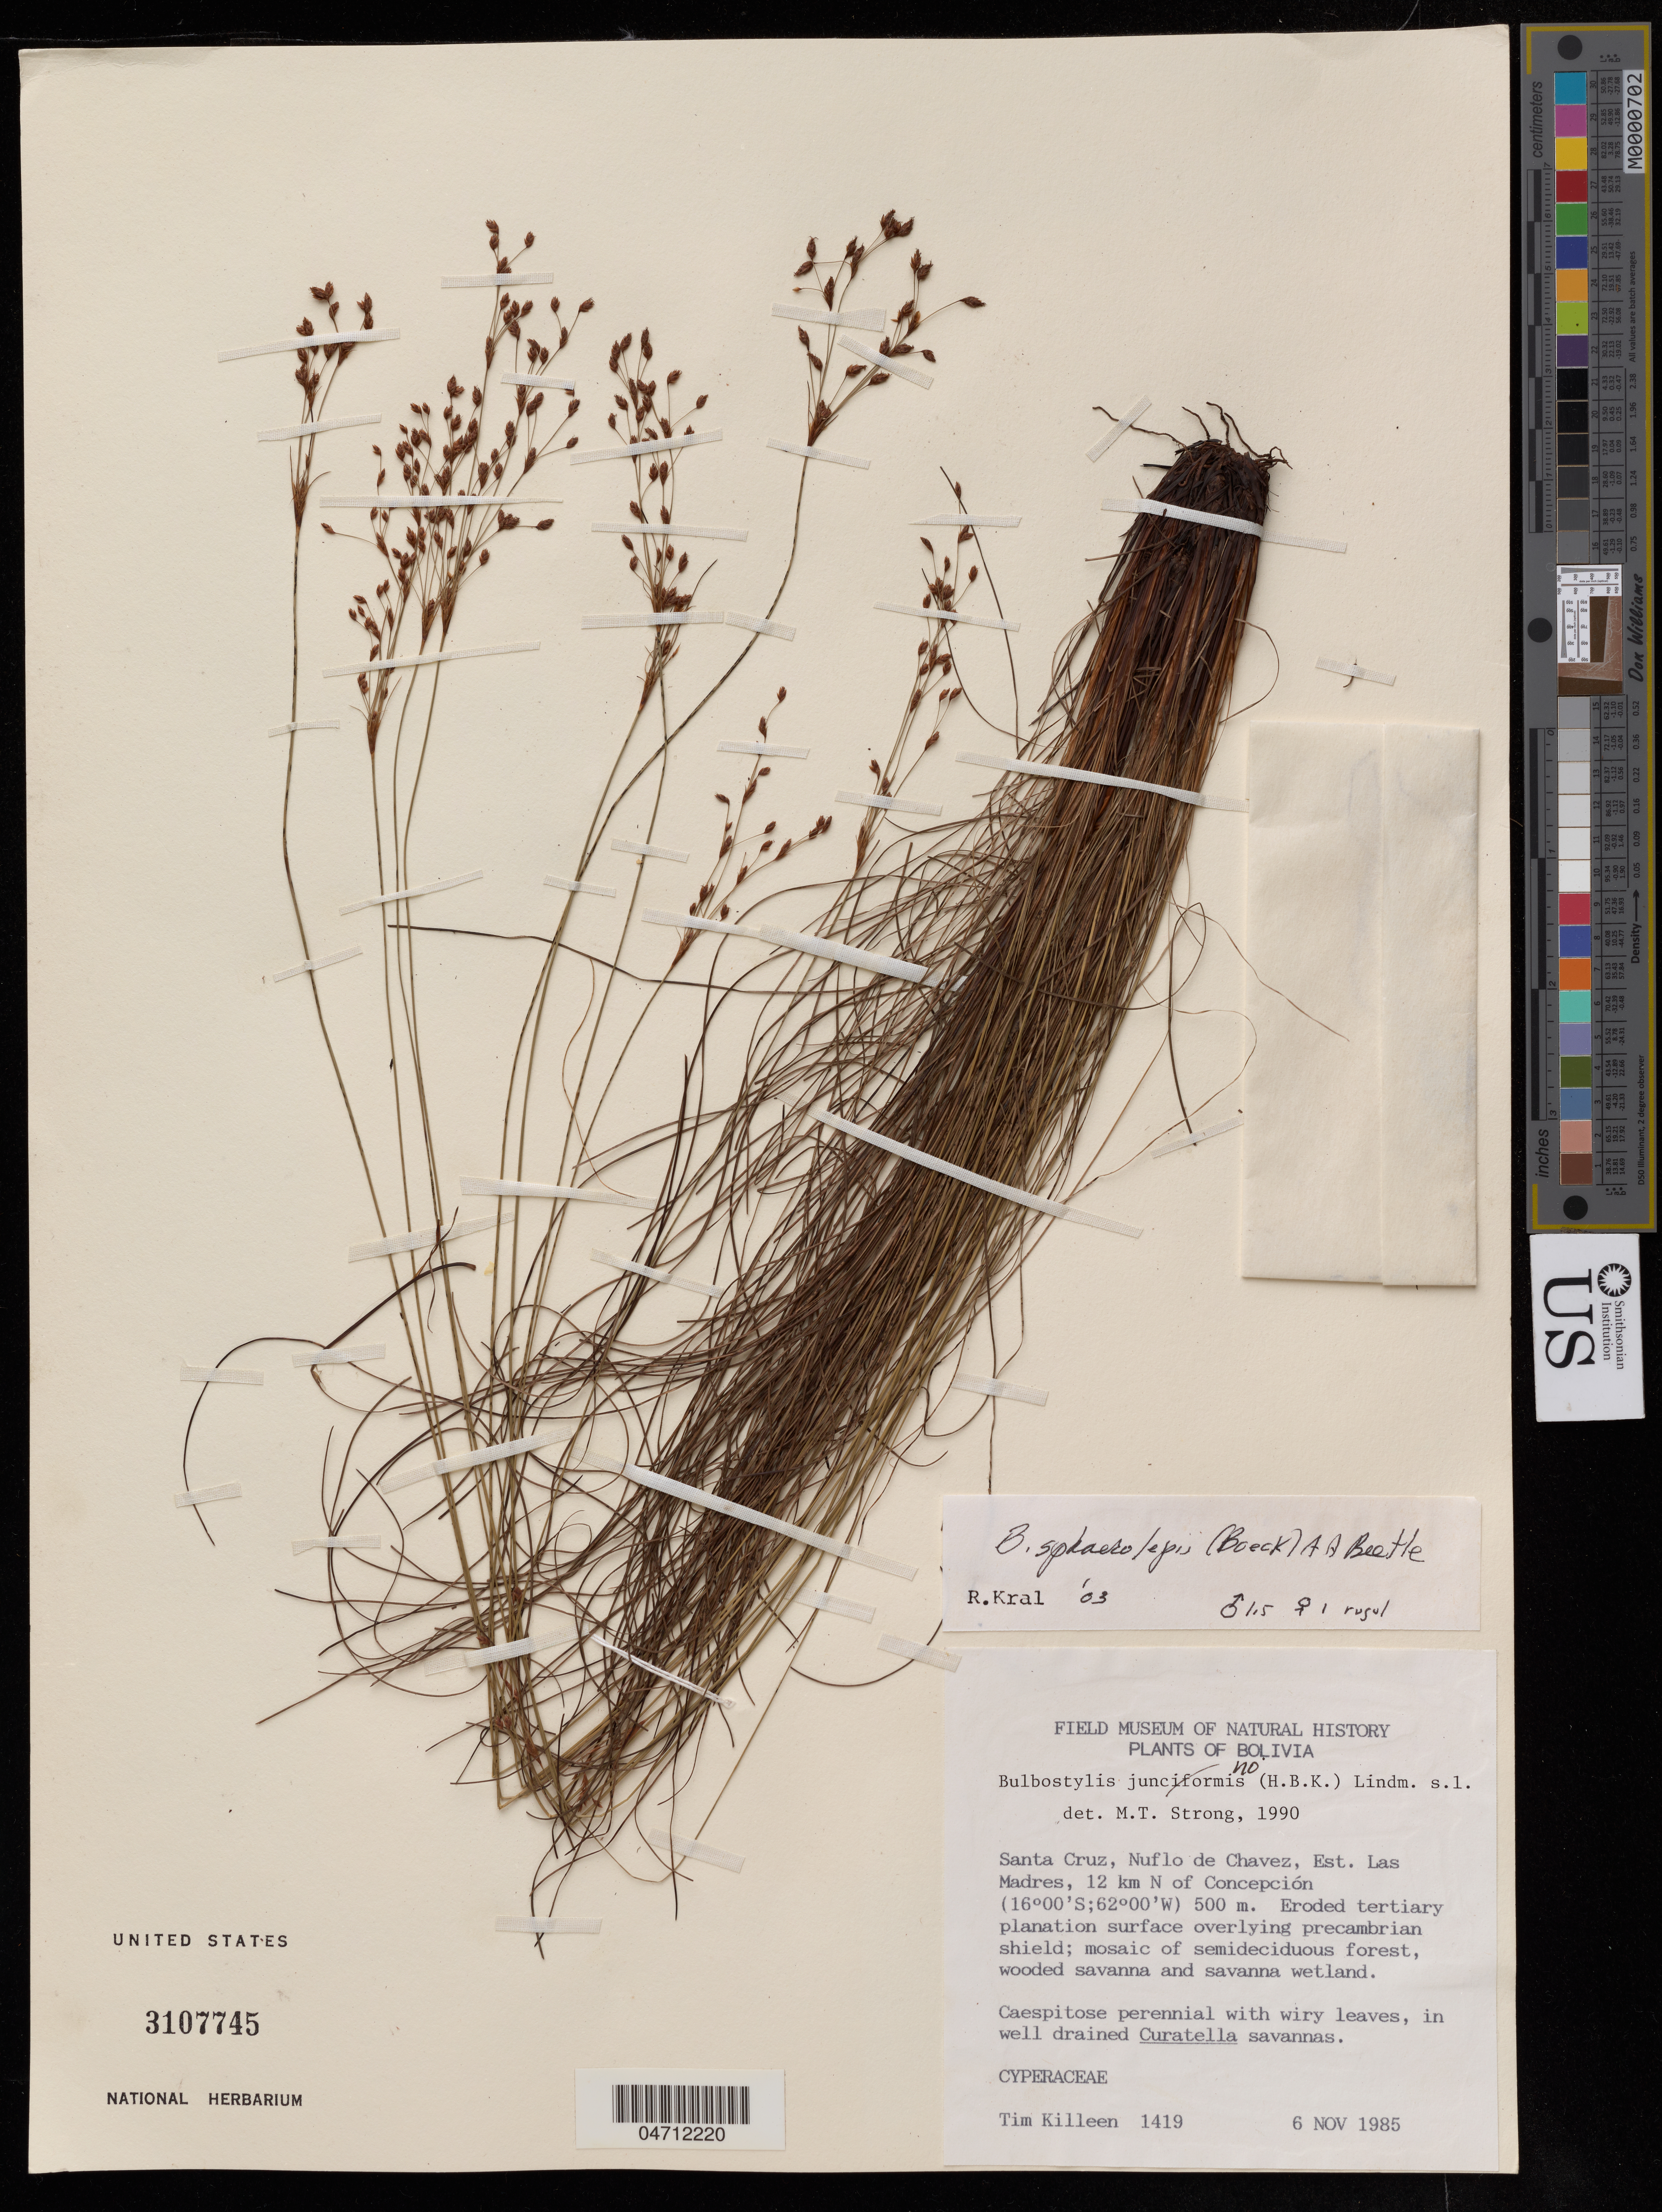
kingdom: Plantae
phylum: Tracheophyta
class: Liliopsida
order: Poales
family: Cyperaceae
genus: Bulbostylis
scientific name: Bulbostylis sphaerolepis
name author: (Boeckeler) Beetle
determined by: Kral, Robert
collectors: T. J. Killeen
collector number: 1419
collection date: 1985-11-06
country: Bolivia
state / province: Santa Cruz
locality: Nuflo de Chavez, Est. Las Madres, 12 km N of Concepción.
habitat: eroded tertiary plantation surface overlying precambrian shield; mosaic of semideciduous forest, wooded savanna and savanna wetland.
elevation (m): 500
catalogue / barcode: US 3107745